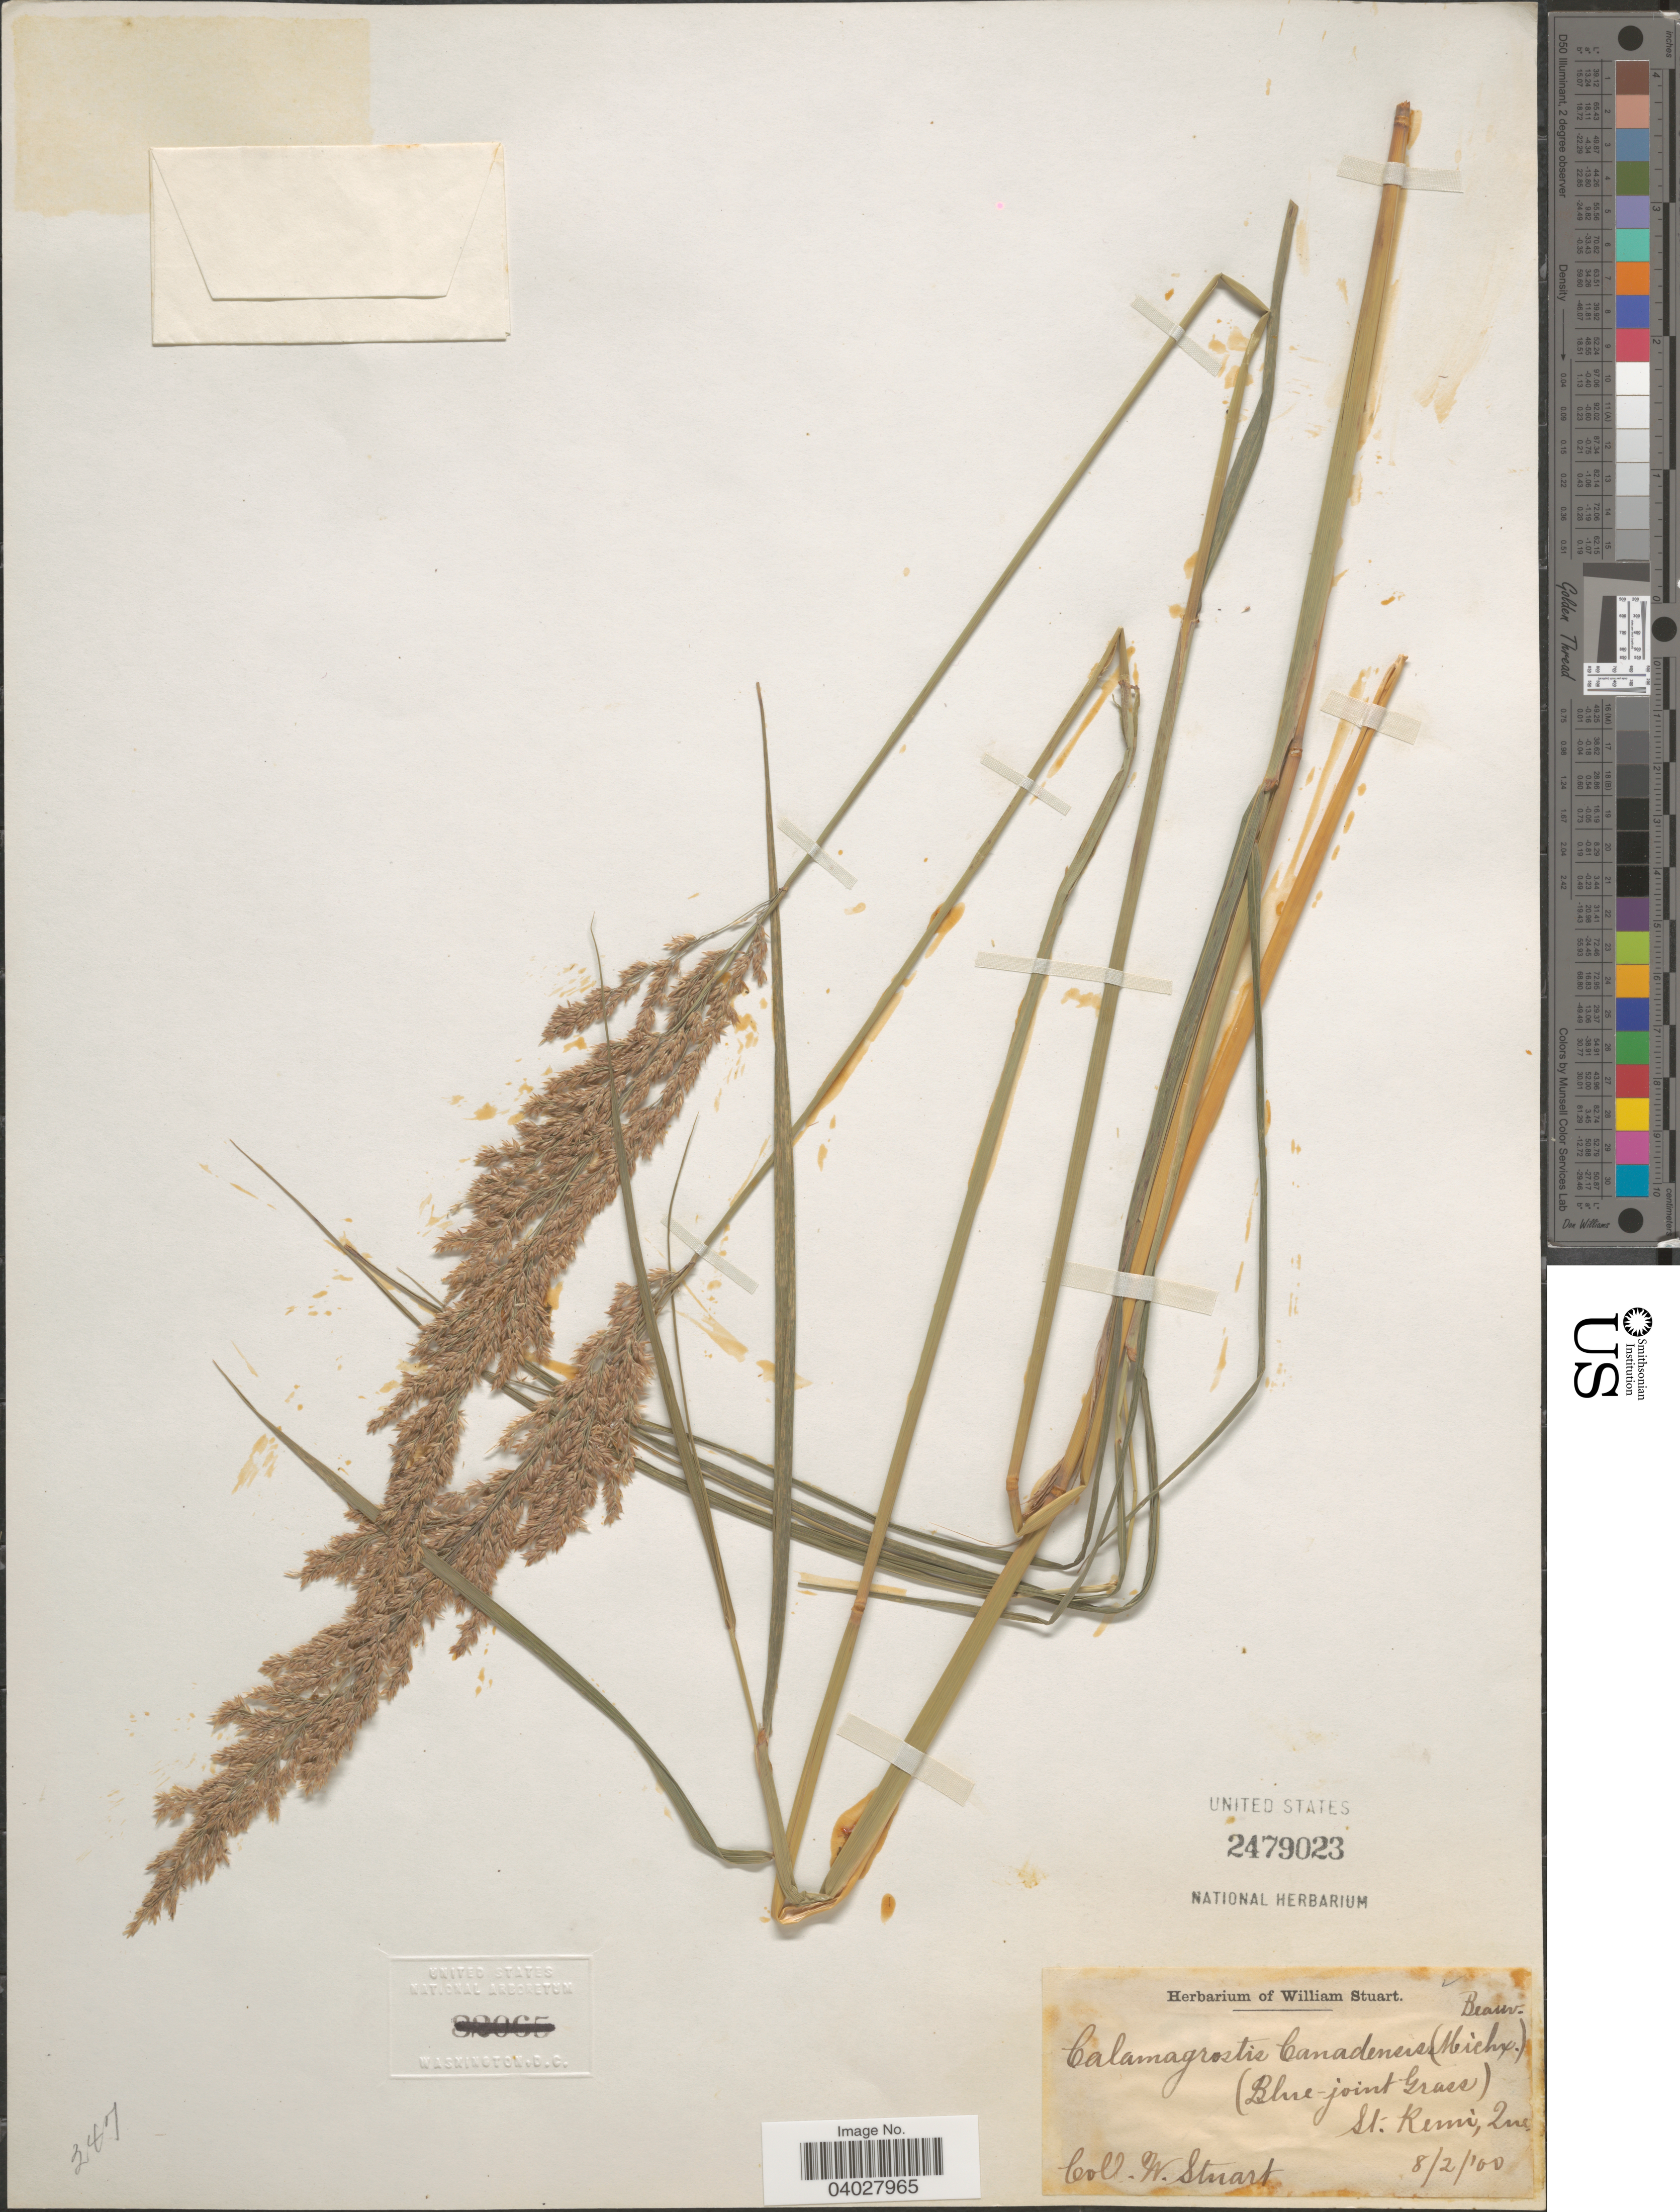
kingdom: Plantae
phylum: Tracheophyta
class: Liliopsida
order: Poales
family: Poaceae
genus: Calamagrostis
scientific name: Calamagrostis canadensis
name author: (Michx.) P. Beauv.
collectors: W. Stuart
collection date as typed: Transcribed d/m/y: 2/8/0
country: United States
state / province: Indiana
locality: St. Remi.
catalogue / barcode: US 2479023